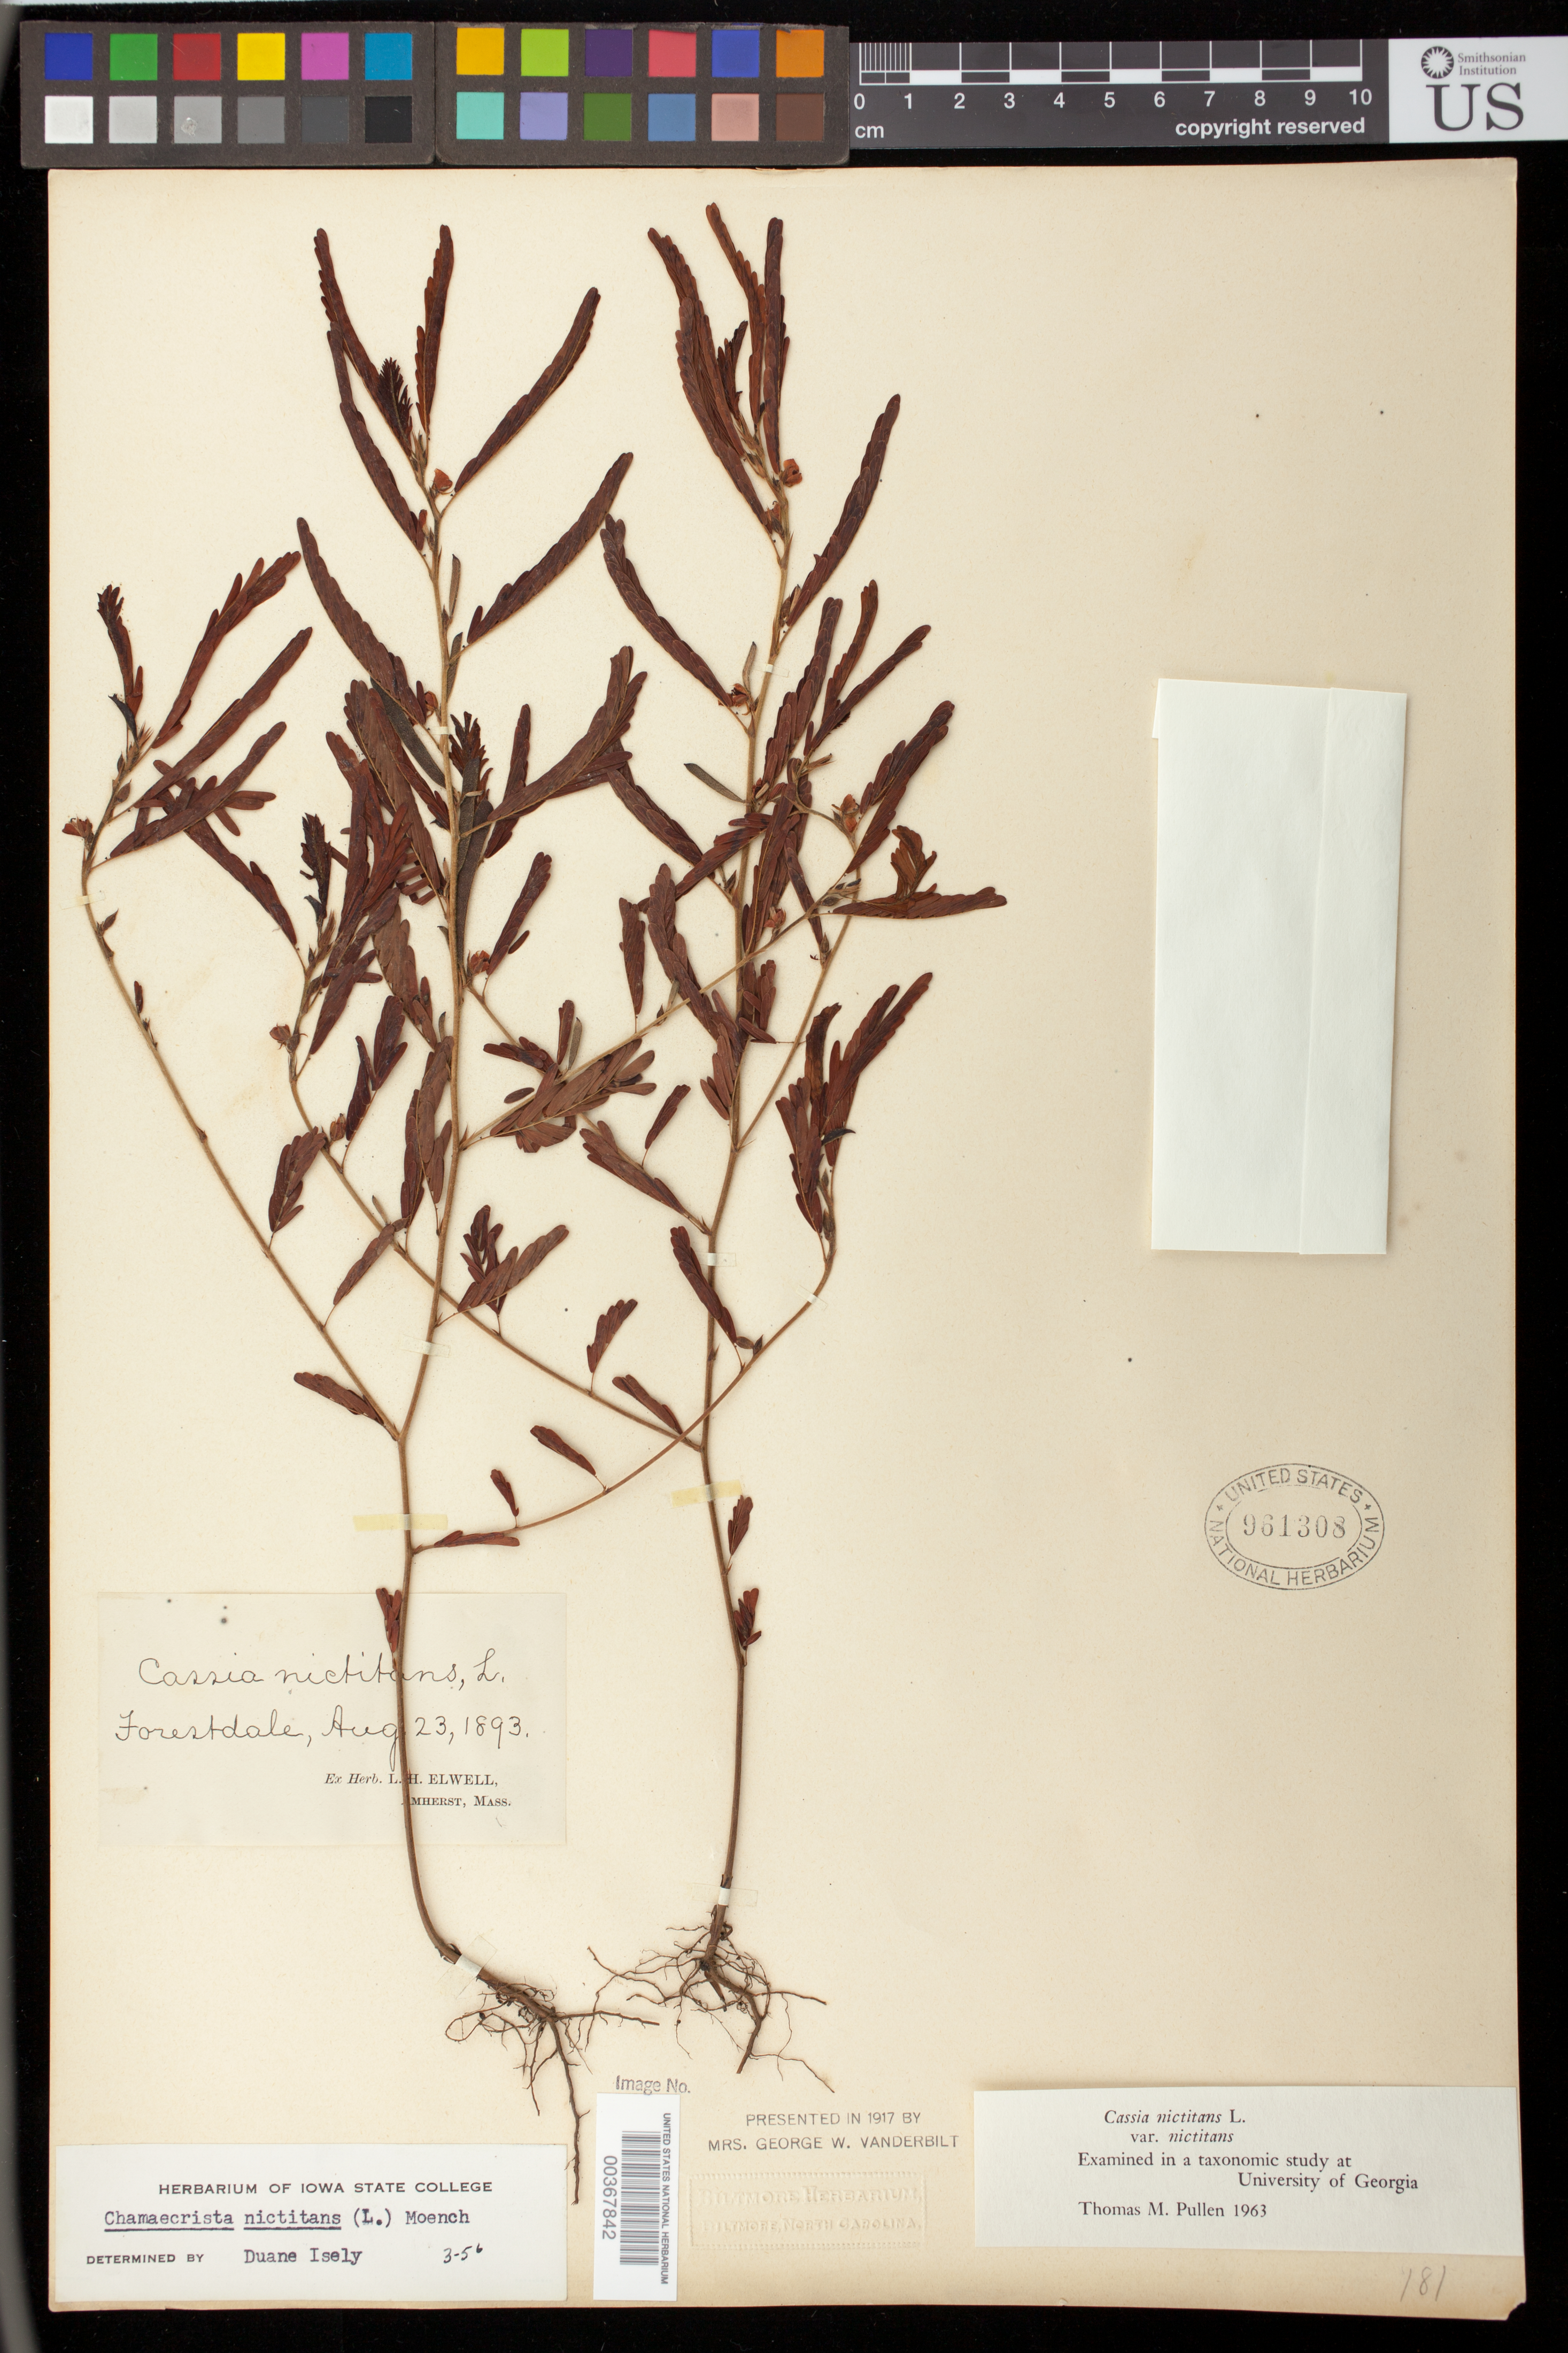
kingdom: Plantae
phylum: Tracheophyta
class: Magnoliopsida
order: Fabales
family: Fabaceae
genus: Chamaecrista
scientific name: Chamaecrista nictitans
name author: (L.) Moench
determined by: Isely, D.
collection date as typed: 23 Aug 1893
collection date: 1893-08-23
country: United States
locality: Forestdale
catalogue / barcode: US 961308